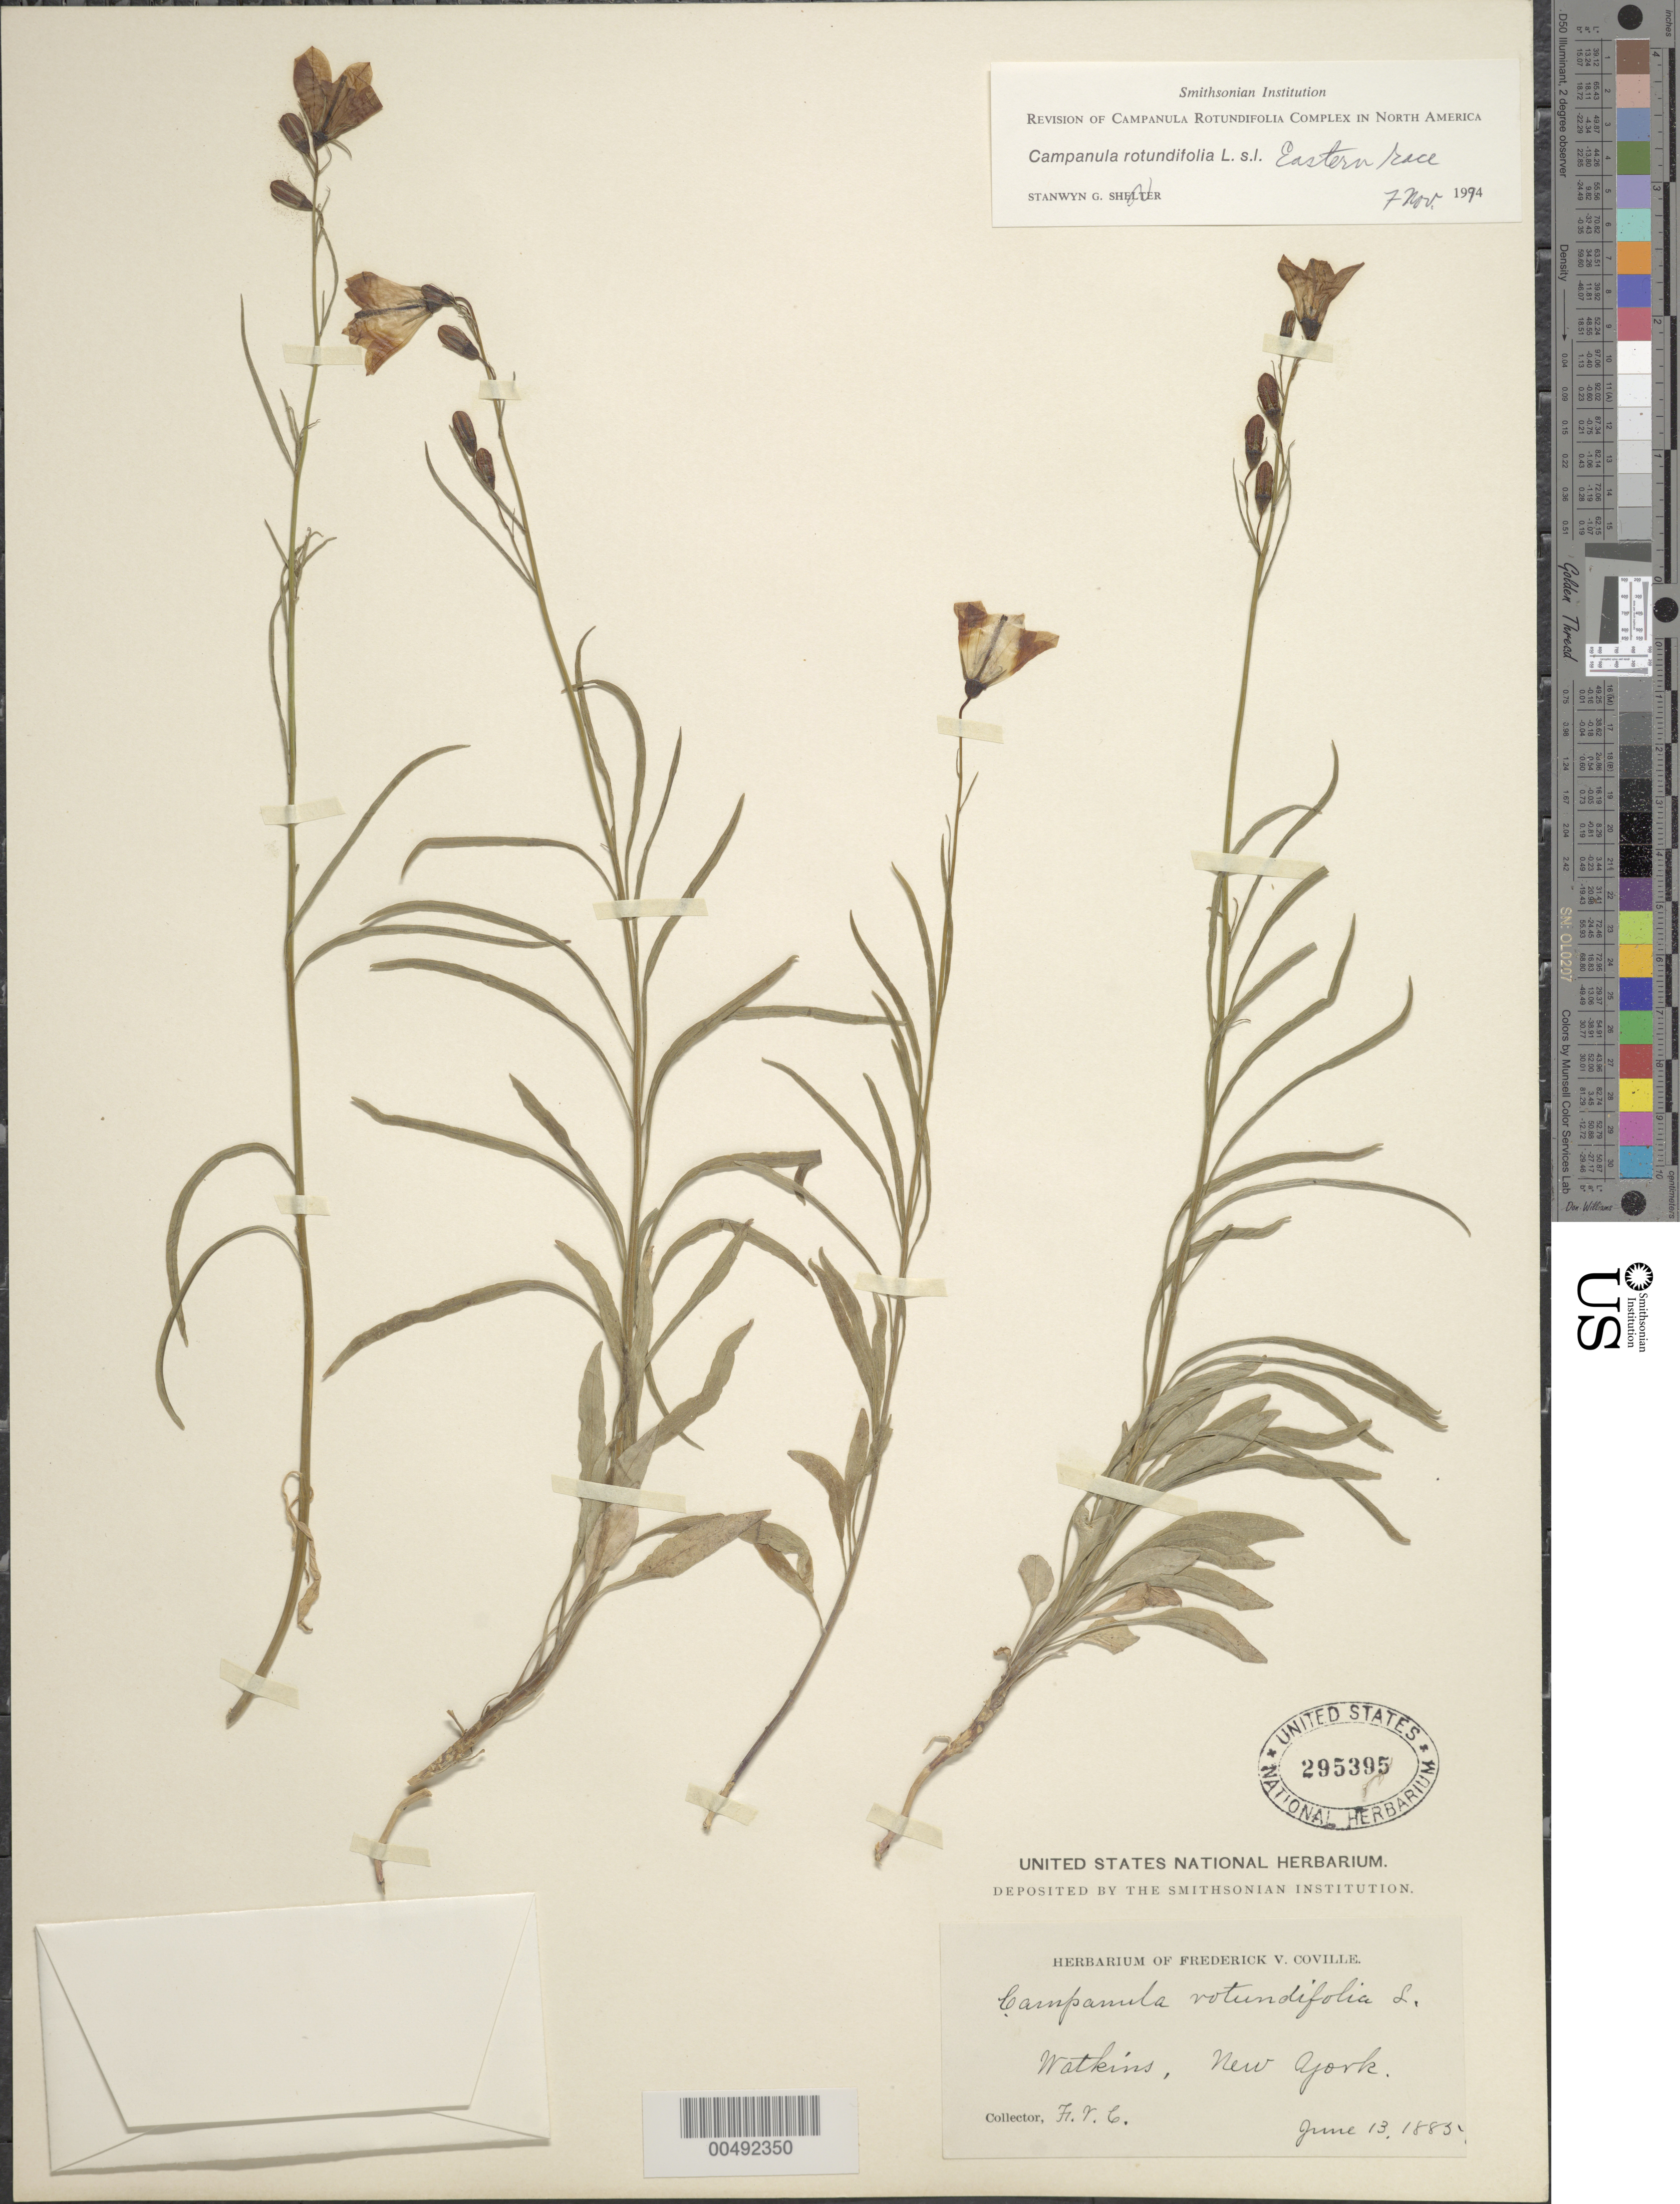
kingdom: Plantae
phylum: Tracheophyta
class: Magnoliopsida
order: Asterales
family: Campanulaceae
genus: Campanula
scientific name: Campanula rotundifolia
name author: L.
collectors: F. V. Coville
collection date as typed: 13 Jul 1885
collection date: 1885-07-13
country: United States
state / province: New York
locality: Watkins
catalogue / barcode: US 295395